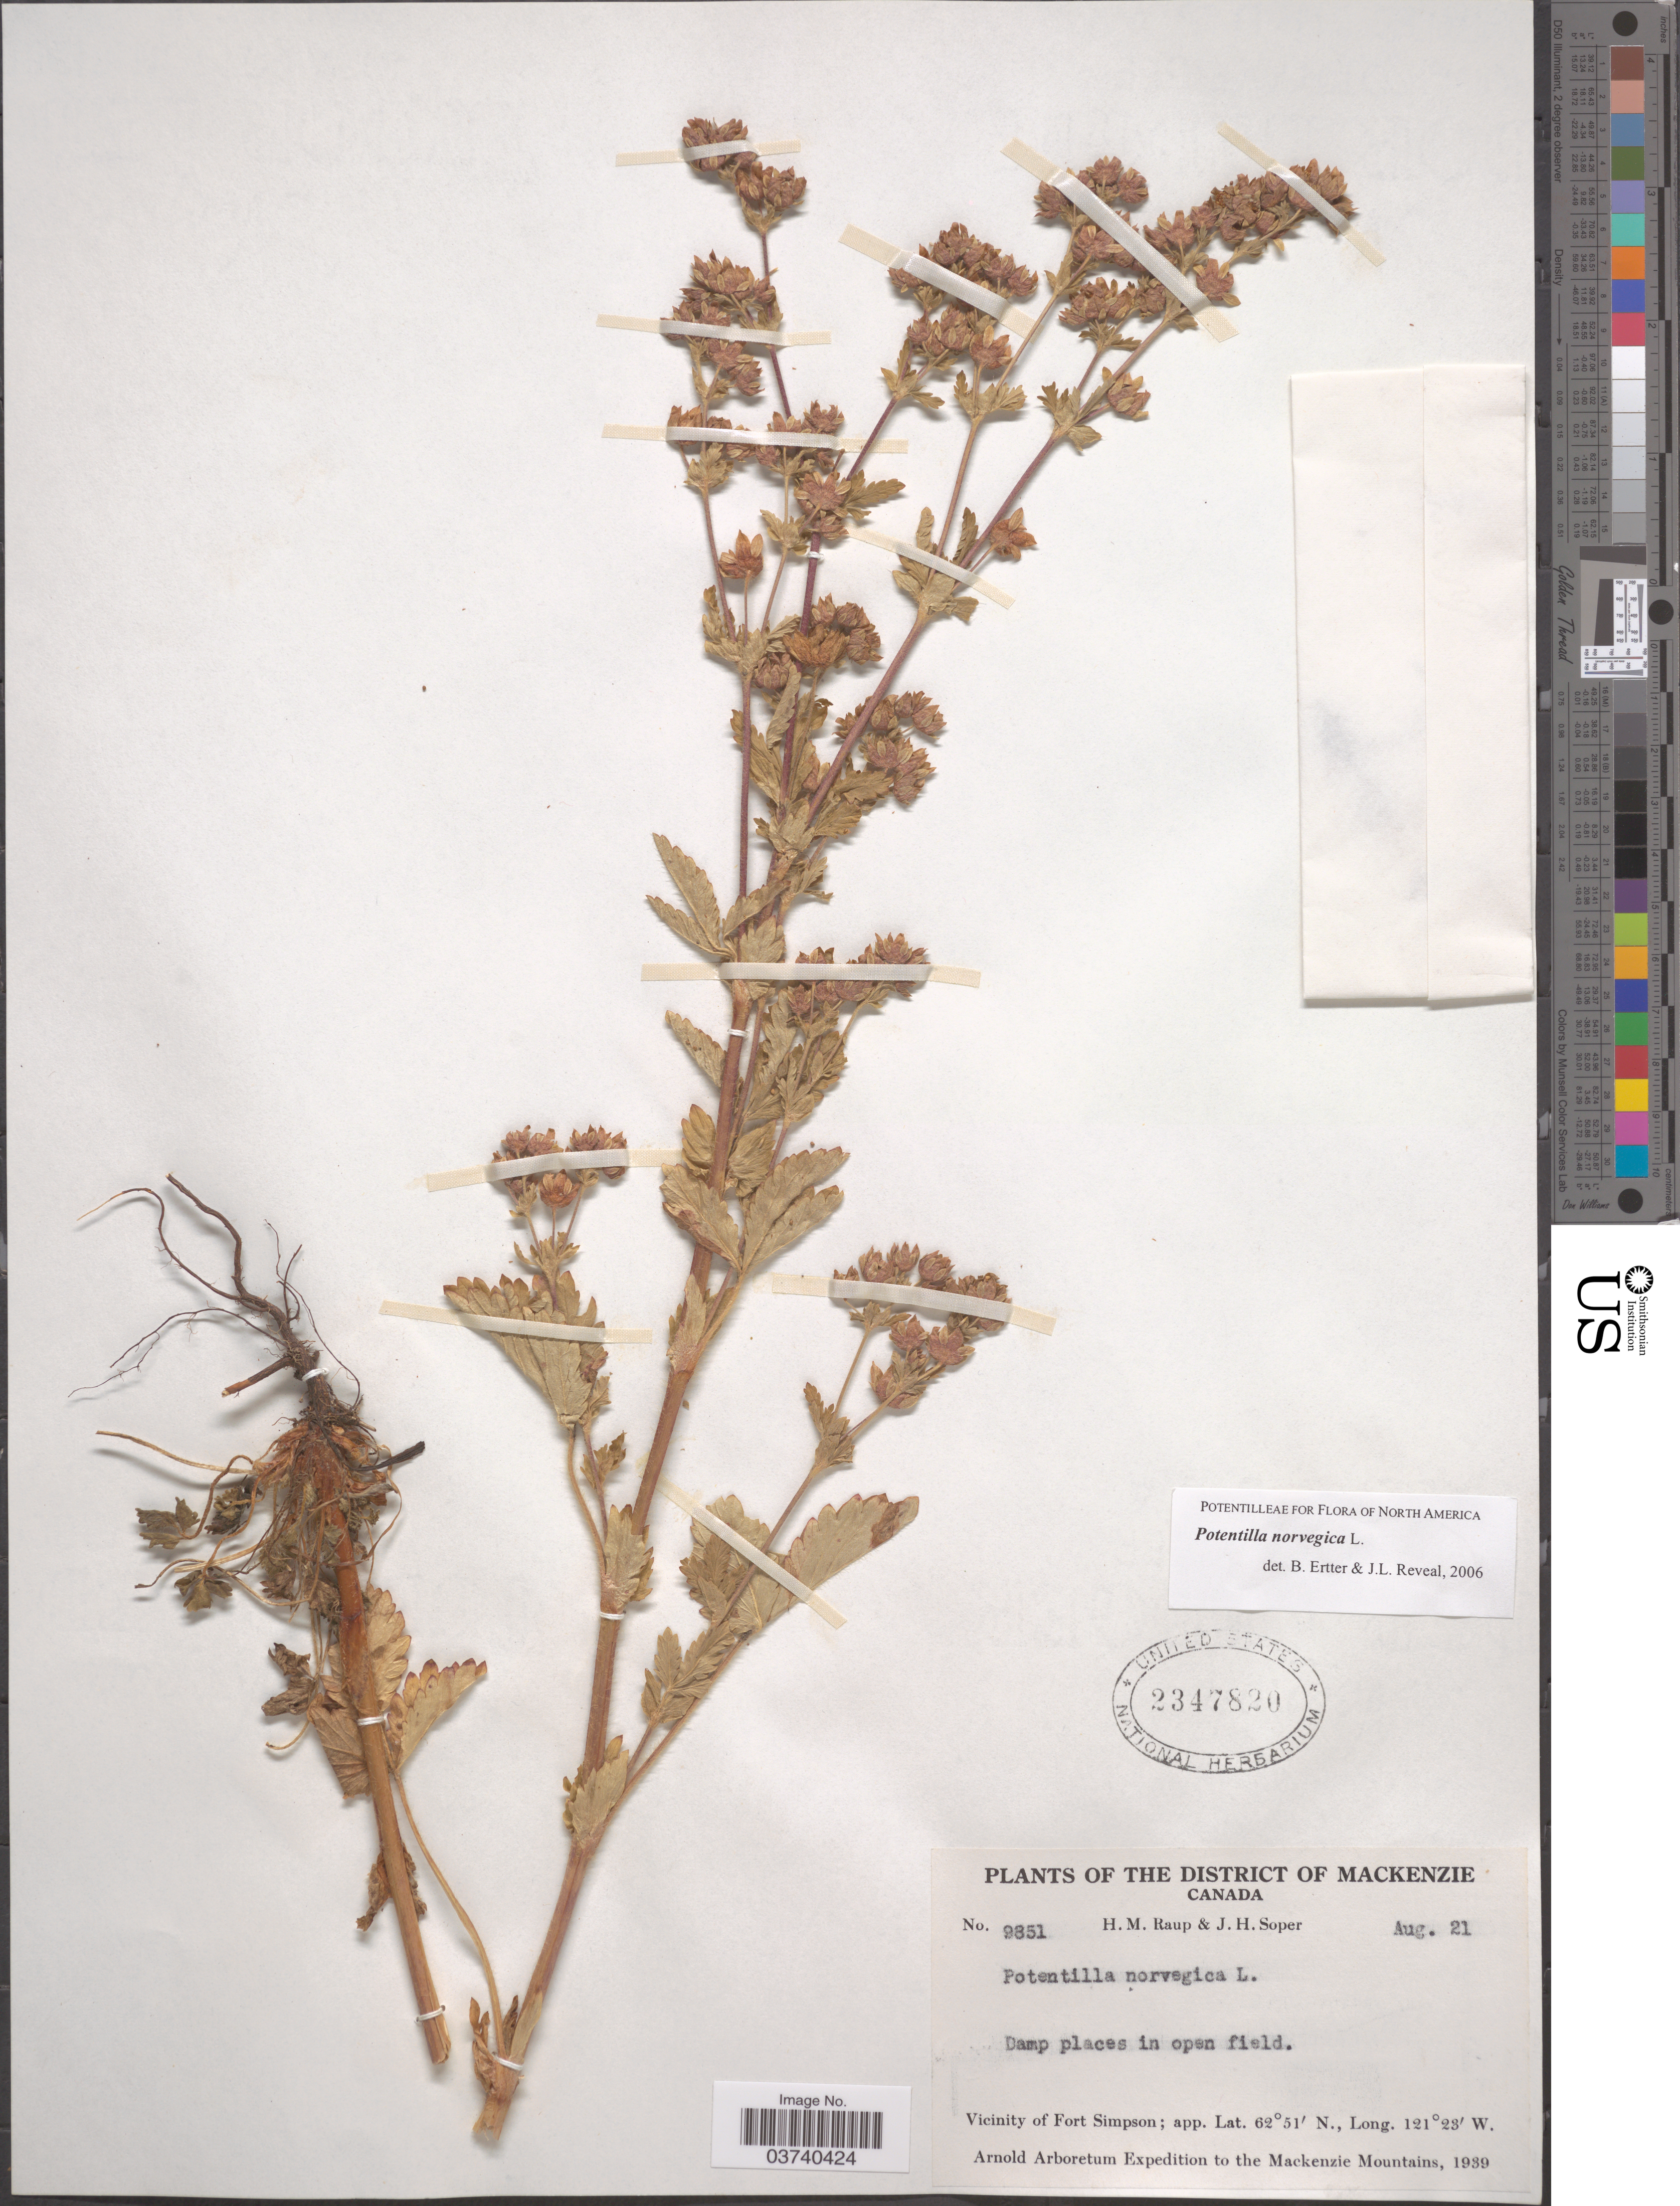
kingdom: Plantae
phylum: Tracheophyta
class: Magnoliopsida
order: Rosales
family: Rosaceae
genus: Potentilla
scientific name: Potentilla norvegica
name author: L.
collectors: H. Raup & J. H. Soper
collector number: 9851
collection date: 1939-08-21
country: Canada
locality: The District of Mackenzie. Vicinity of Fort Simpson. Mackenzie Mountains.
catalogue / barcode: US 2347820